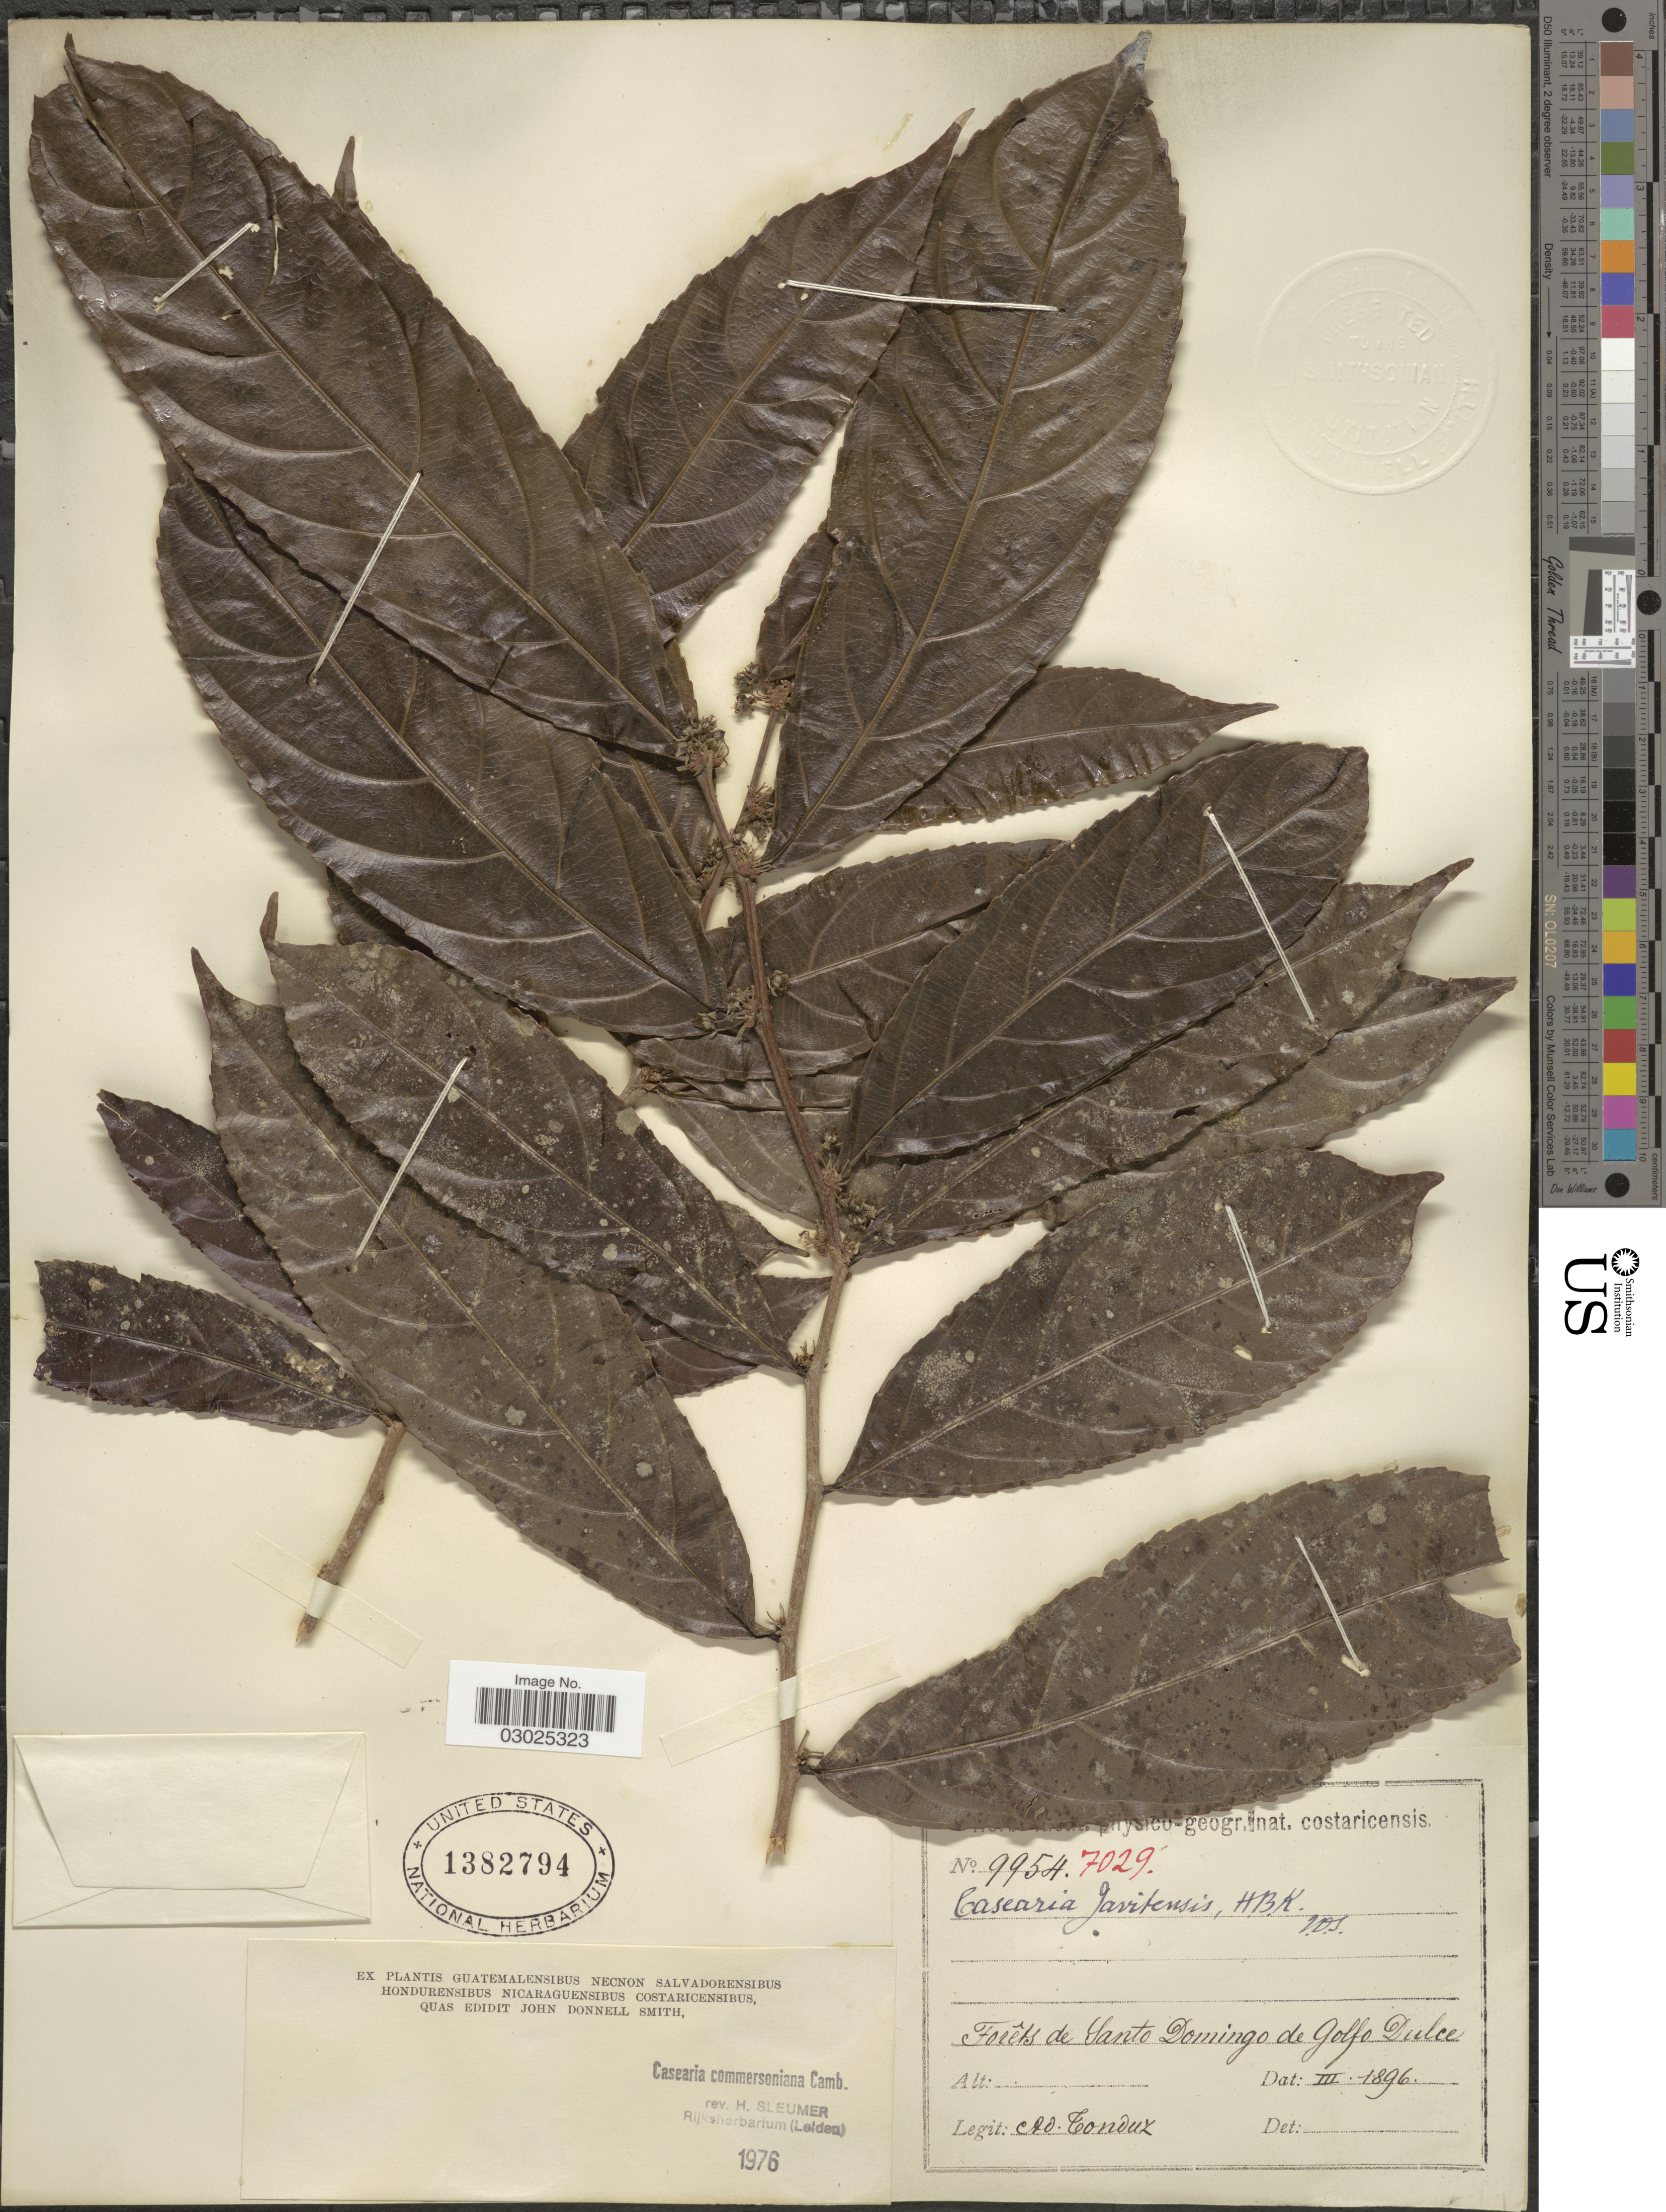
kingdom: Plantae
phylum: Tracheophyta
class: Magnoliopsida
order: Malpighiales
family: Salicaceae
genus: Piparea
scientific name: Piparea dentata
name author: Aubl.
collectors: A. Tonduz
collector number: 9954.7029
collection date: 1896-03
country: Costa Rica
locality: Forêts de Santo Domingo de Golfo Dulce.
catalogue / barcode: US 1382794